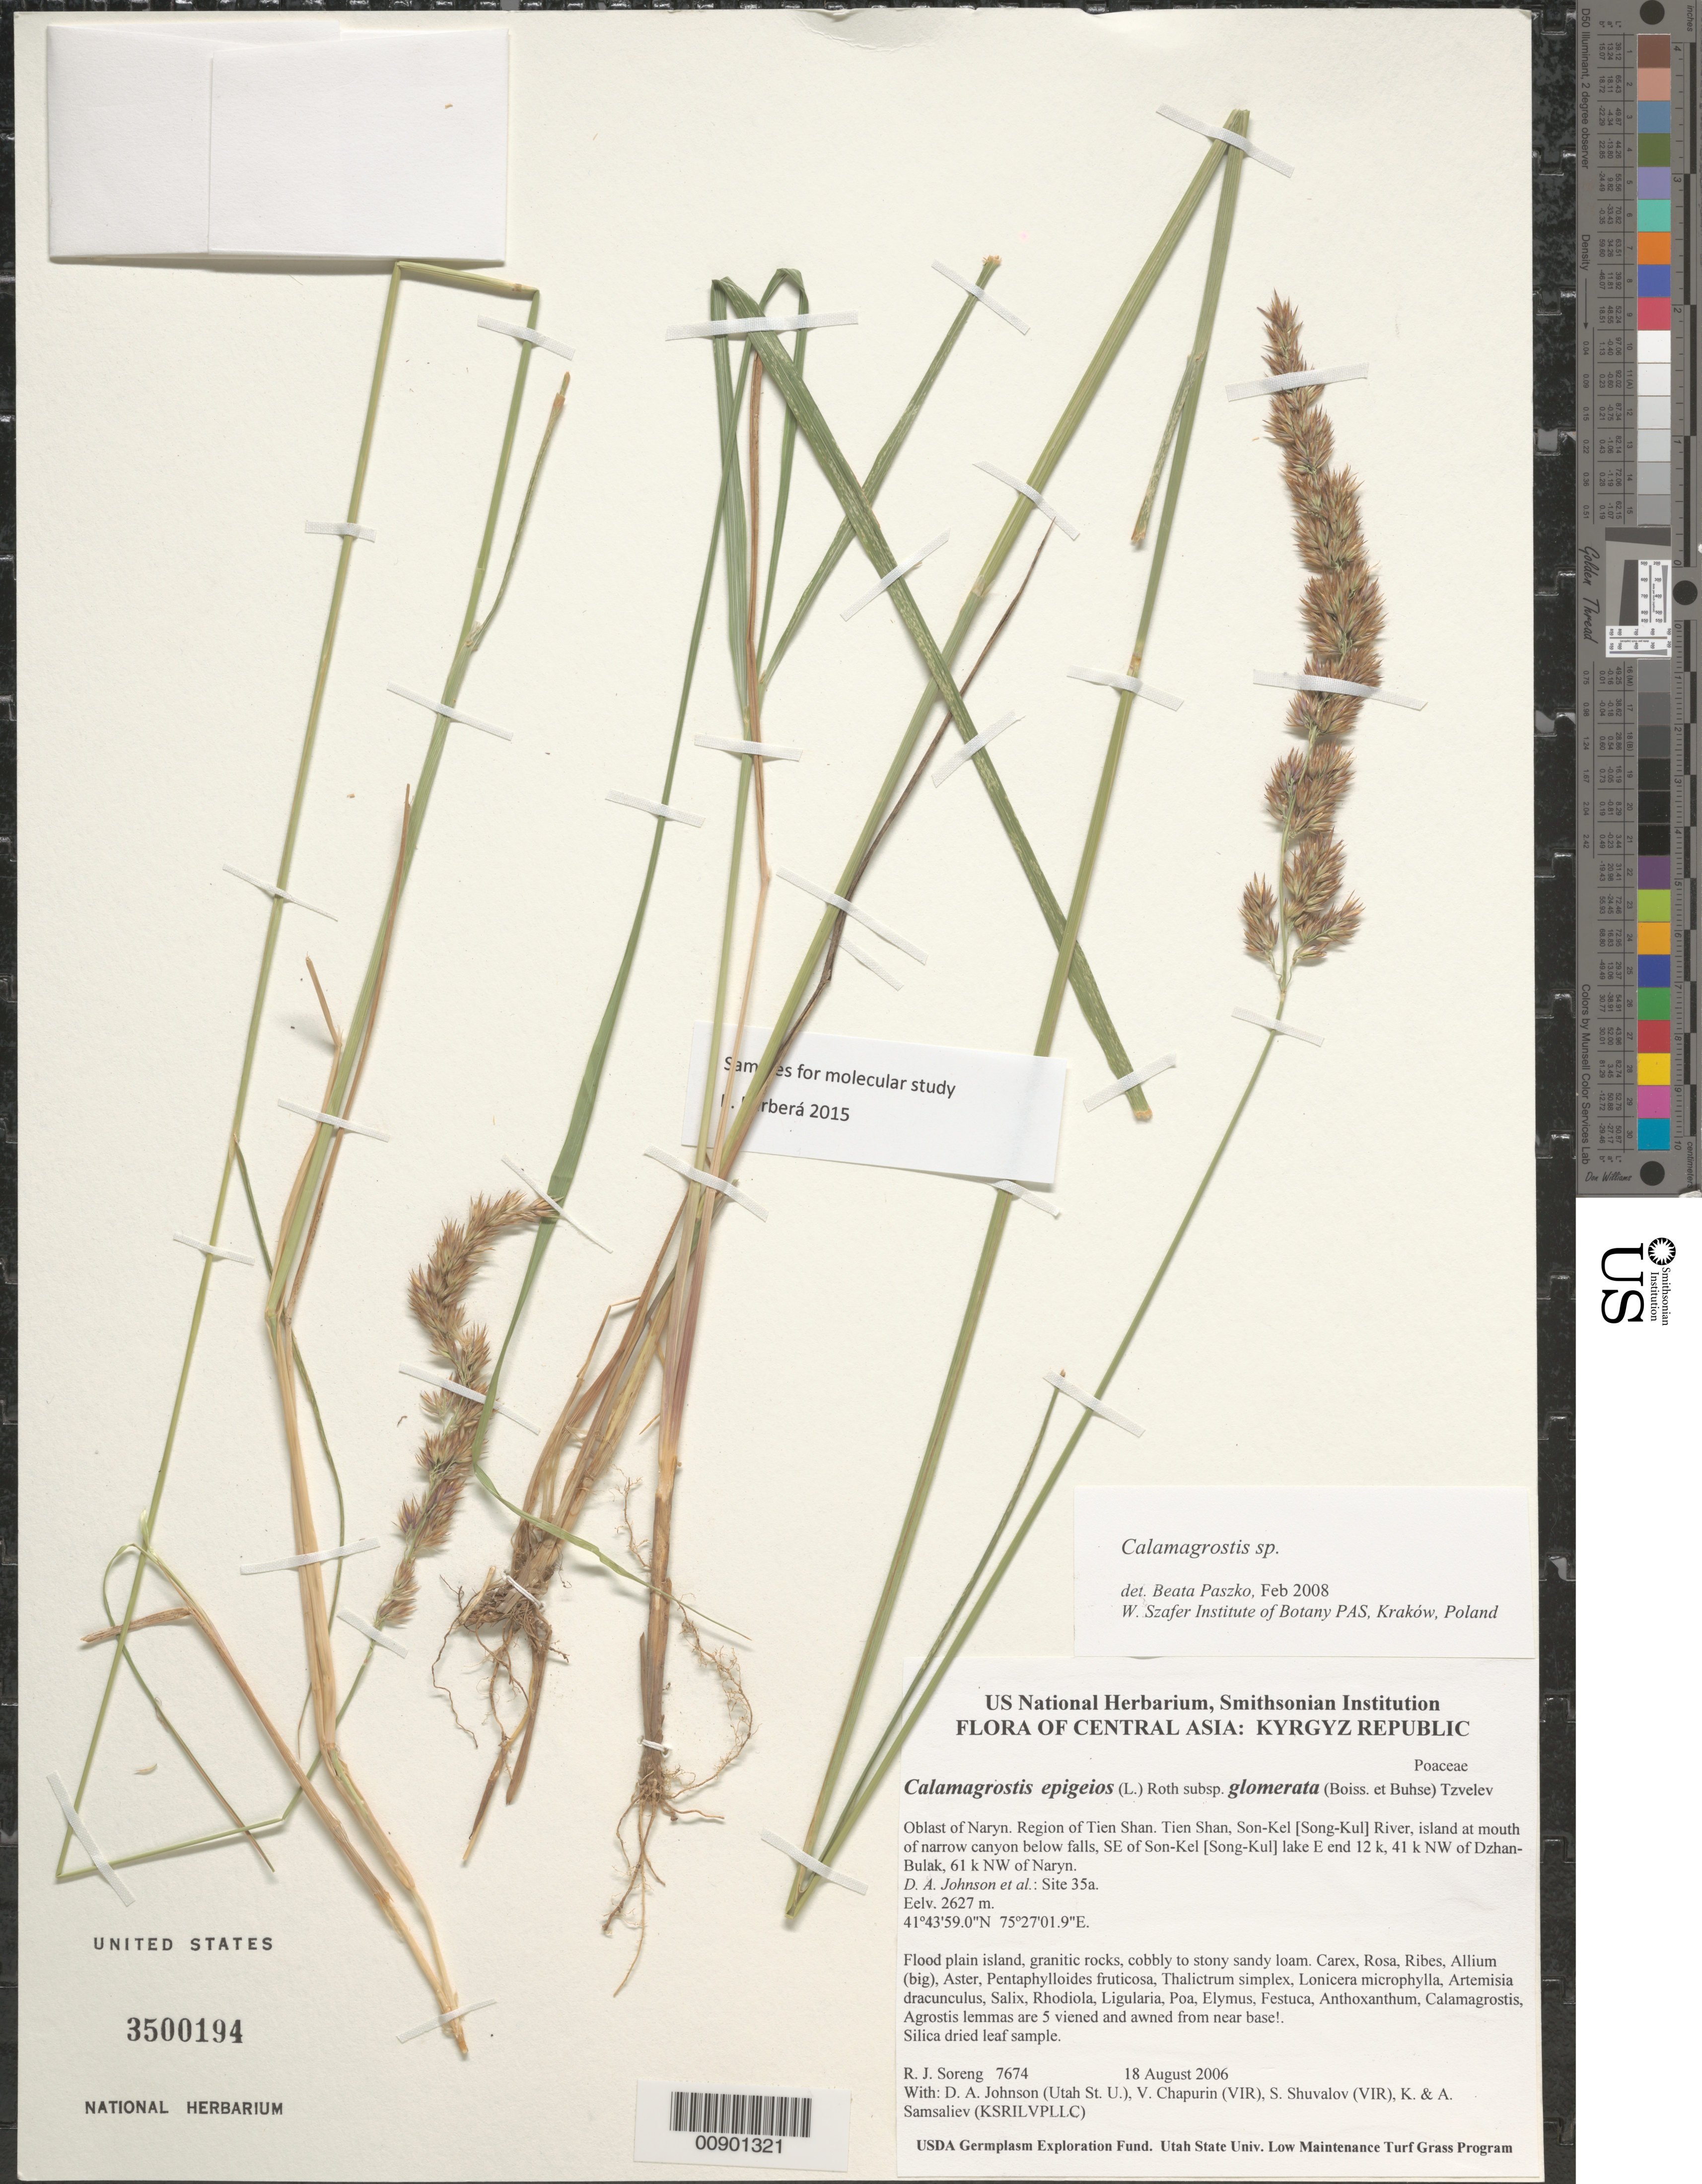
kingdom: Plantae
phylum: Tracheophyta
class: Liliopsida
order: Poales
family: Poaceae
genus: Calamagrostis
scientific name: Calamagrostis epigeios subsp. glomerata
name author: (Boiss. & Buhse) Tzvelev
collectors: R. J. Soreng, D. Johnson, S. Shuvalov, V. Chapurin, K. Samsaliev & A. Samsaliev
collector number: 7674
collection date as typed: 18 Aug 2006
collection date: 2006-08-18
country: Kyrgyzstan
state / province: Naryn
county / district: Tien Shan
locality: Tien Shan, Son-Kel River, island at mouth of narrow canyon below falls, SE of Son-Kel lake E end 12 k, 41 km NW of Dzhan-Bulak, 61 km NW of Naryn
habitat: Flood plain island, granitic rocks, cobbly to stony sandy loam.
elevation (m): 2627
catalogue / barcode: US 3500194